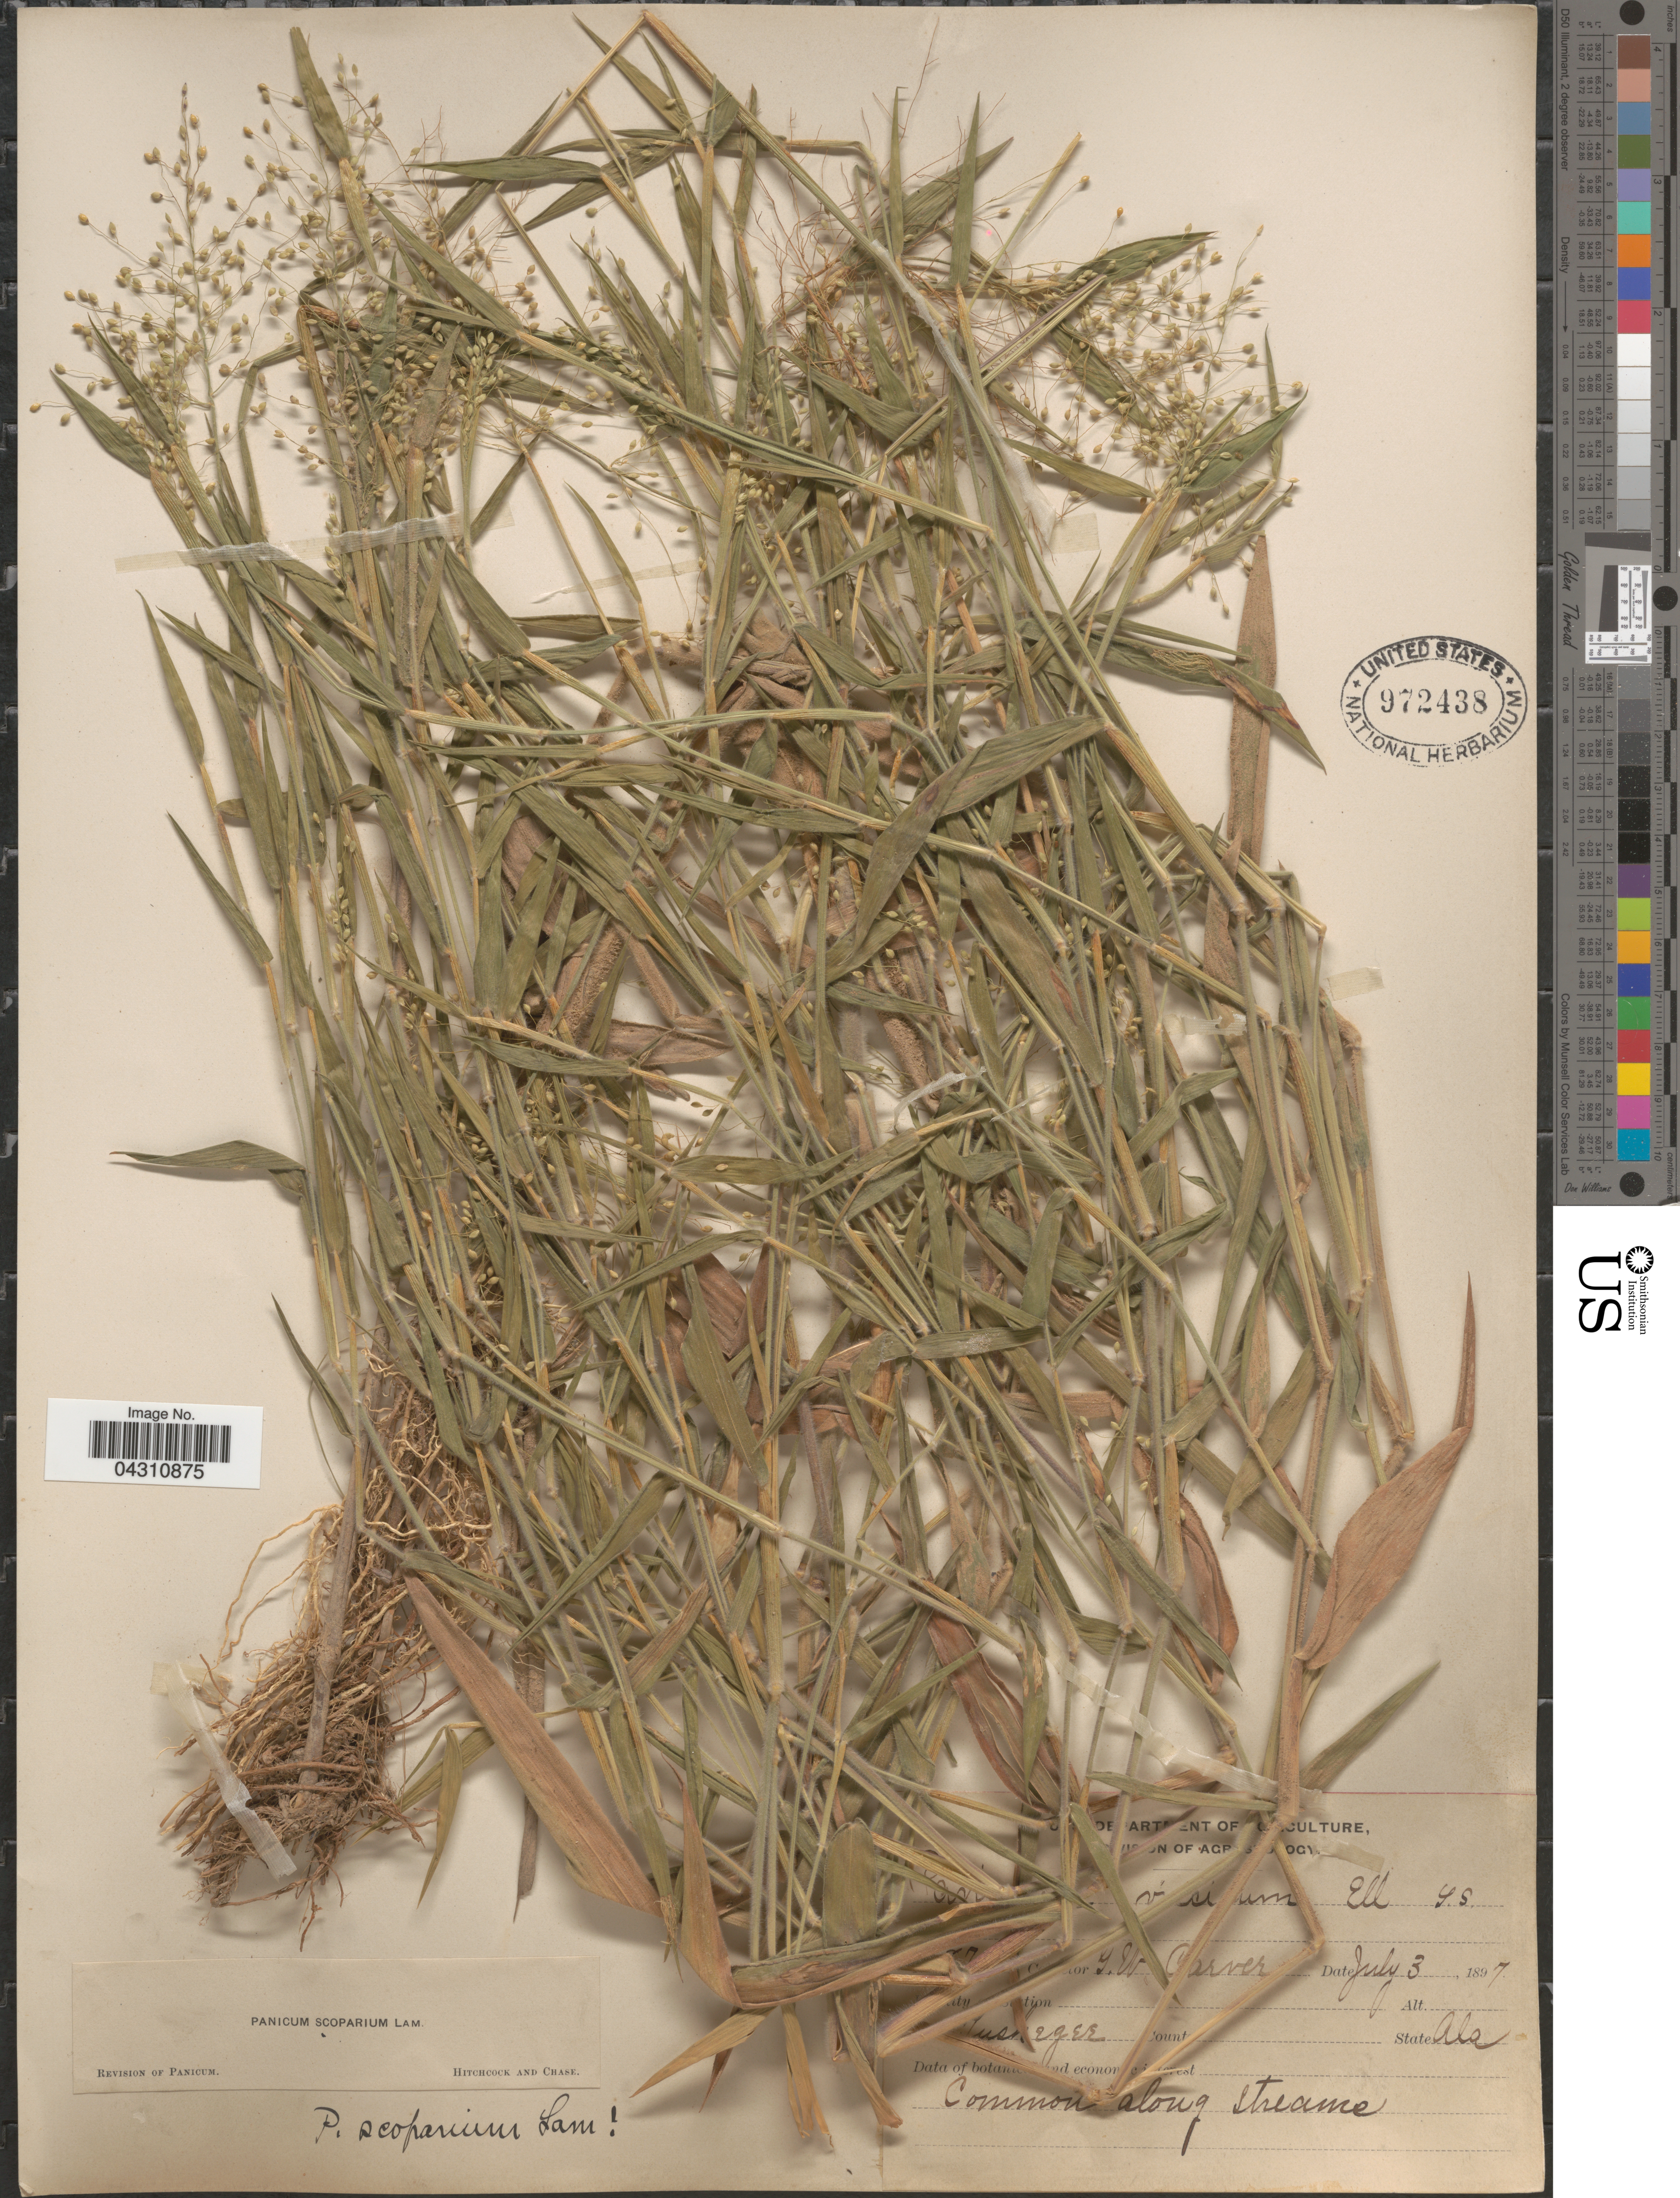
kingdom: Plantae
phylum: Tracheophyta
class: Liliopsida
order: Poales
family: Poaceae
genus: Dichanthelium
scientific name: Dichanthelium scoparium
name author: (Lam.) Gould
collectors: G. Carver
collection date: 1897-07-03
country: United States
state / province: Alabama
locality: Tuskegee.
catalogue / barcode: US 972438